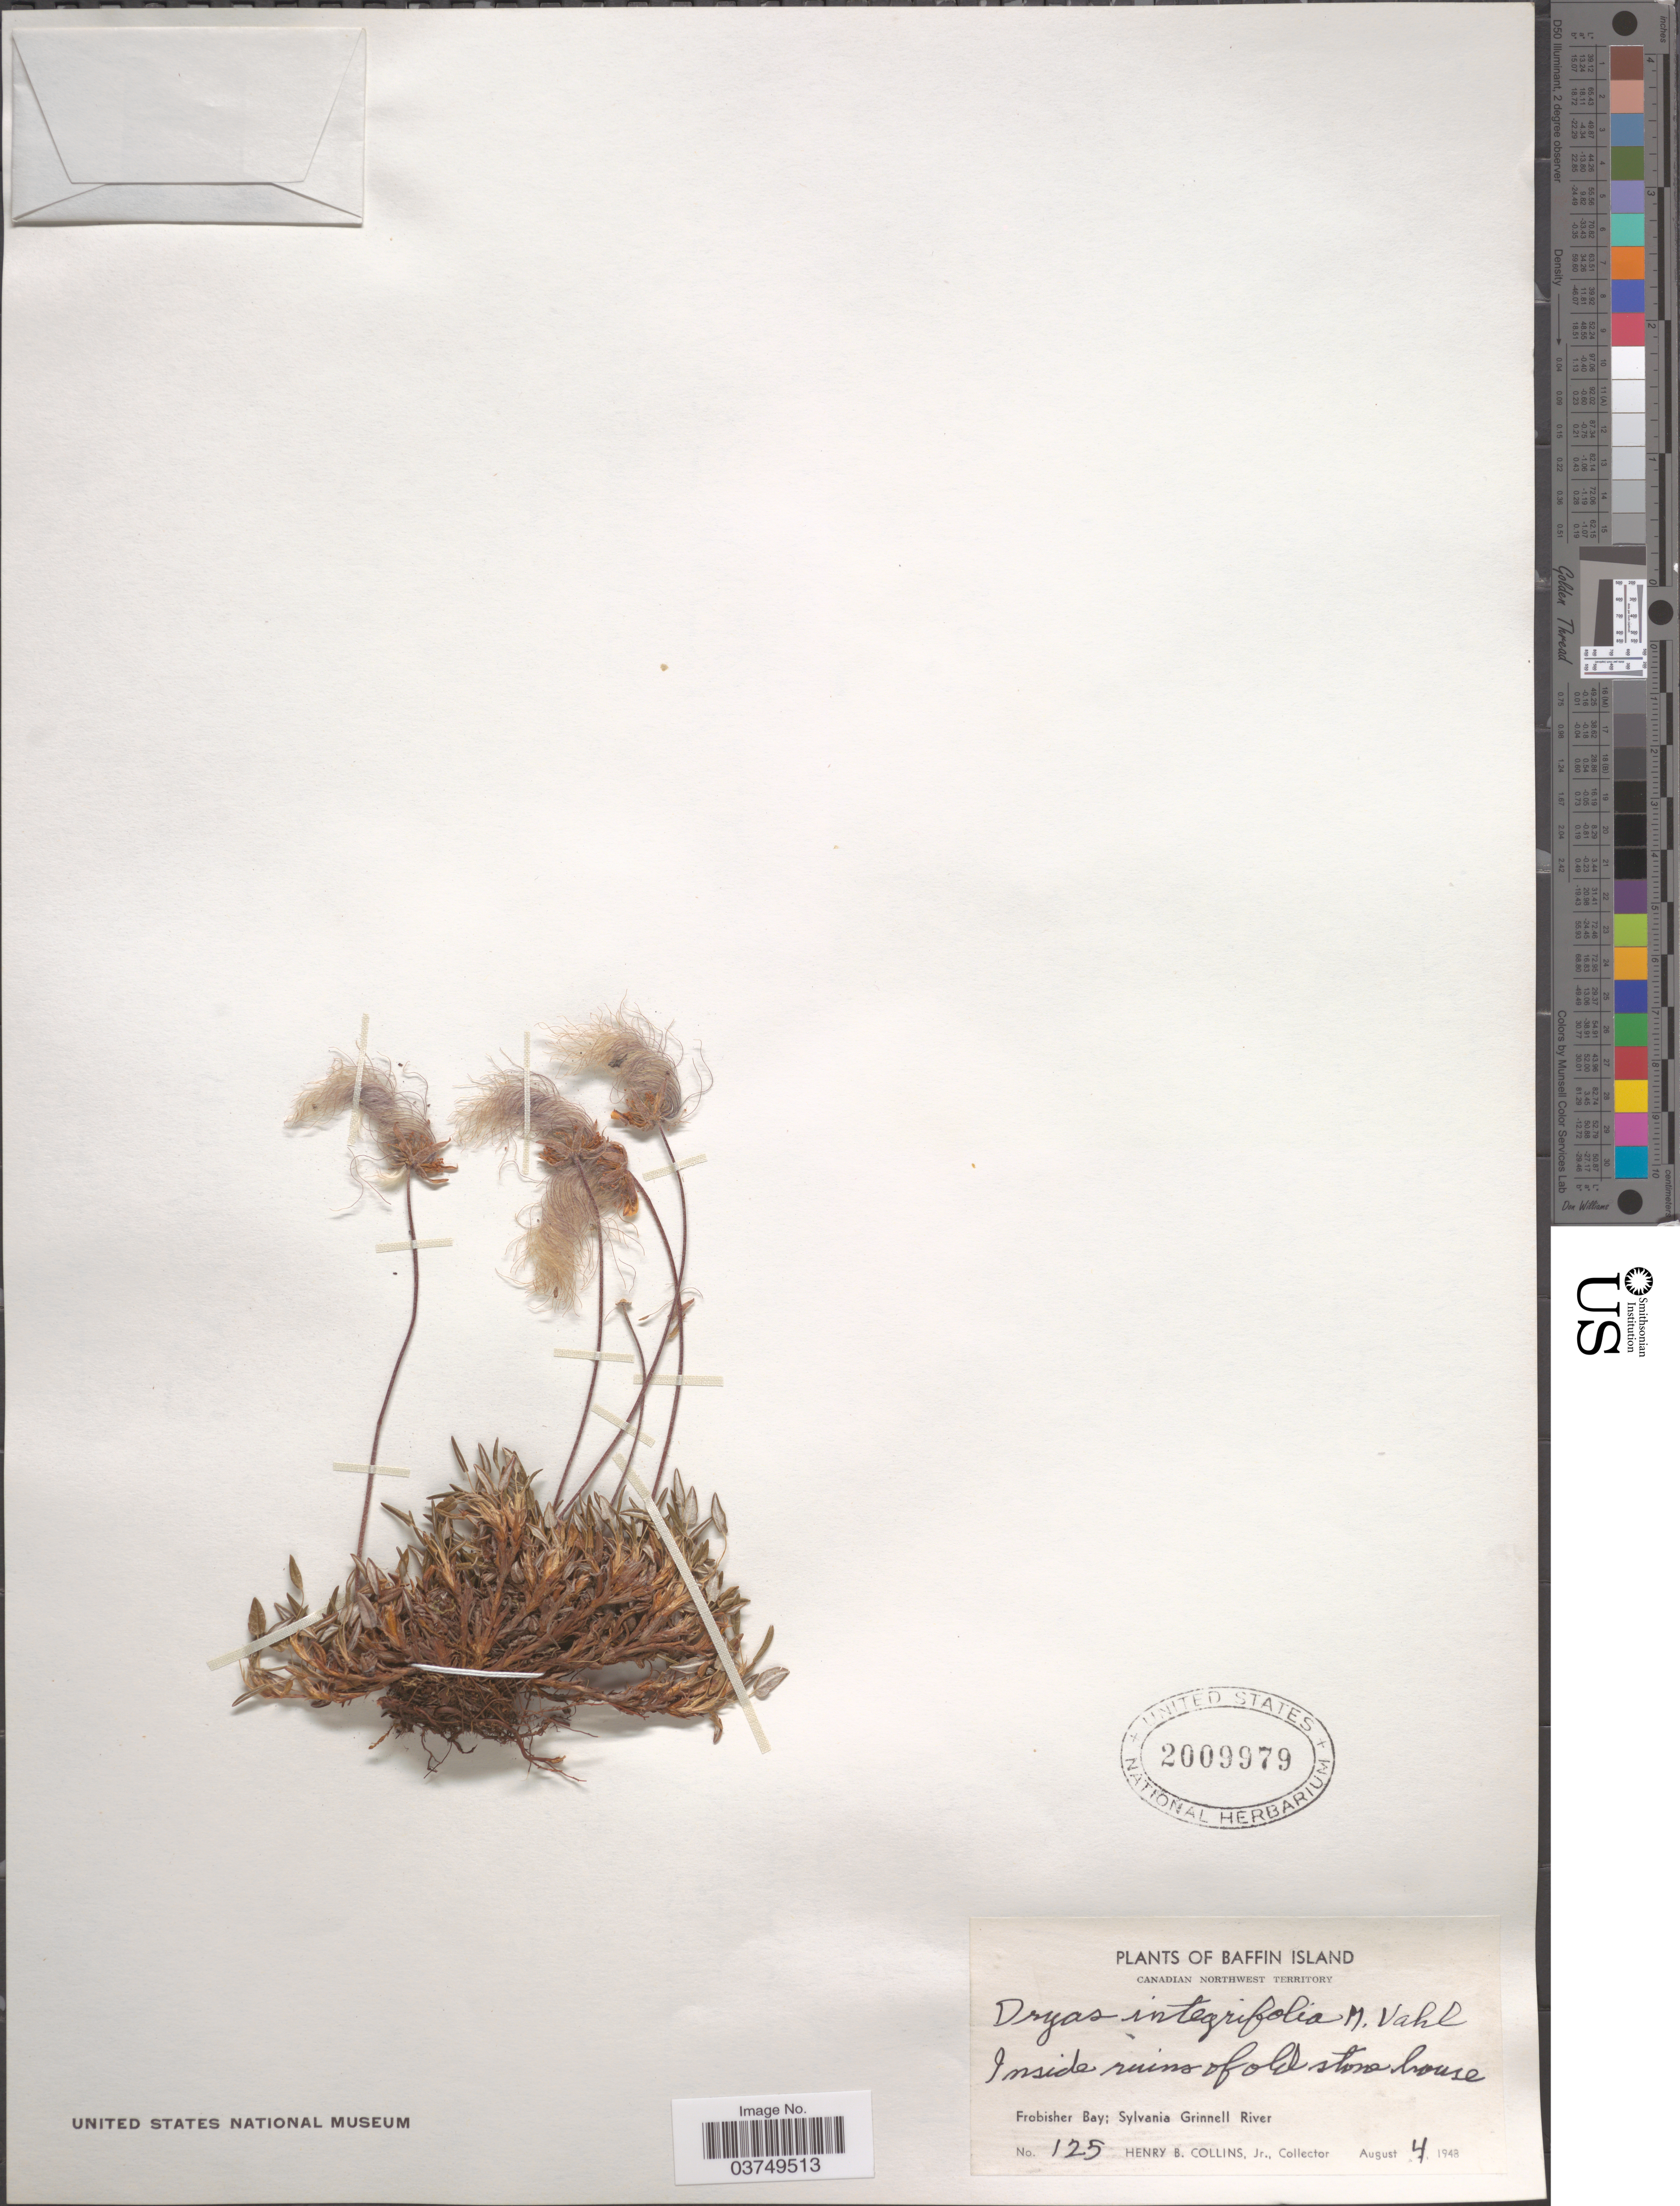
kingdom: Plantae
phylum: Tracheophyta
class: Magnoliopsida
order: Rosales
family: Rosaceae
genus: Dryas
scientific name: Dryas integrifolia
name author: Vahl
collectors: H. Collins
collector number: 125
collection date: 1948-08-04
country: Canada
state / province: Northwest Territories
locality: Baffin Island. Inside ruins of old stone house. Frobisher Bay; Sylvania Grinnell River.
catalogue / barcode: US 2009979